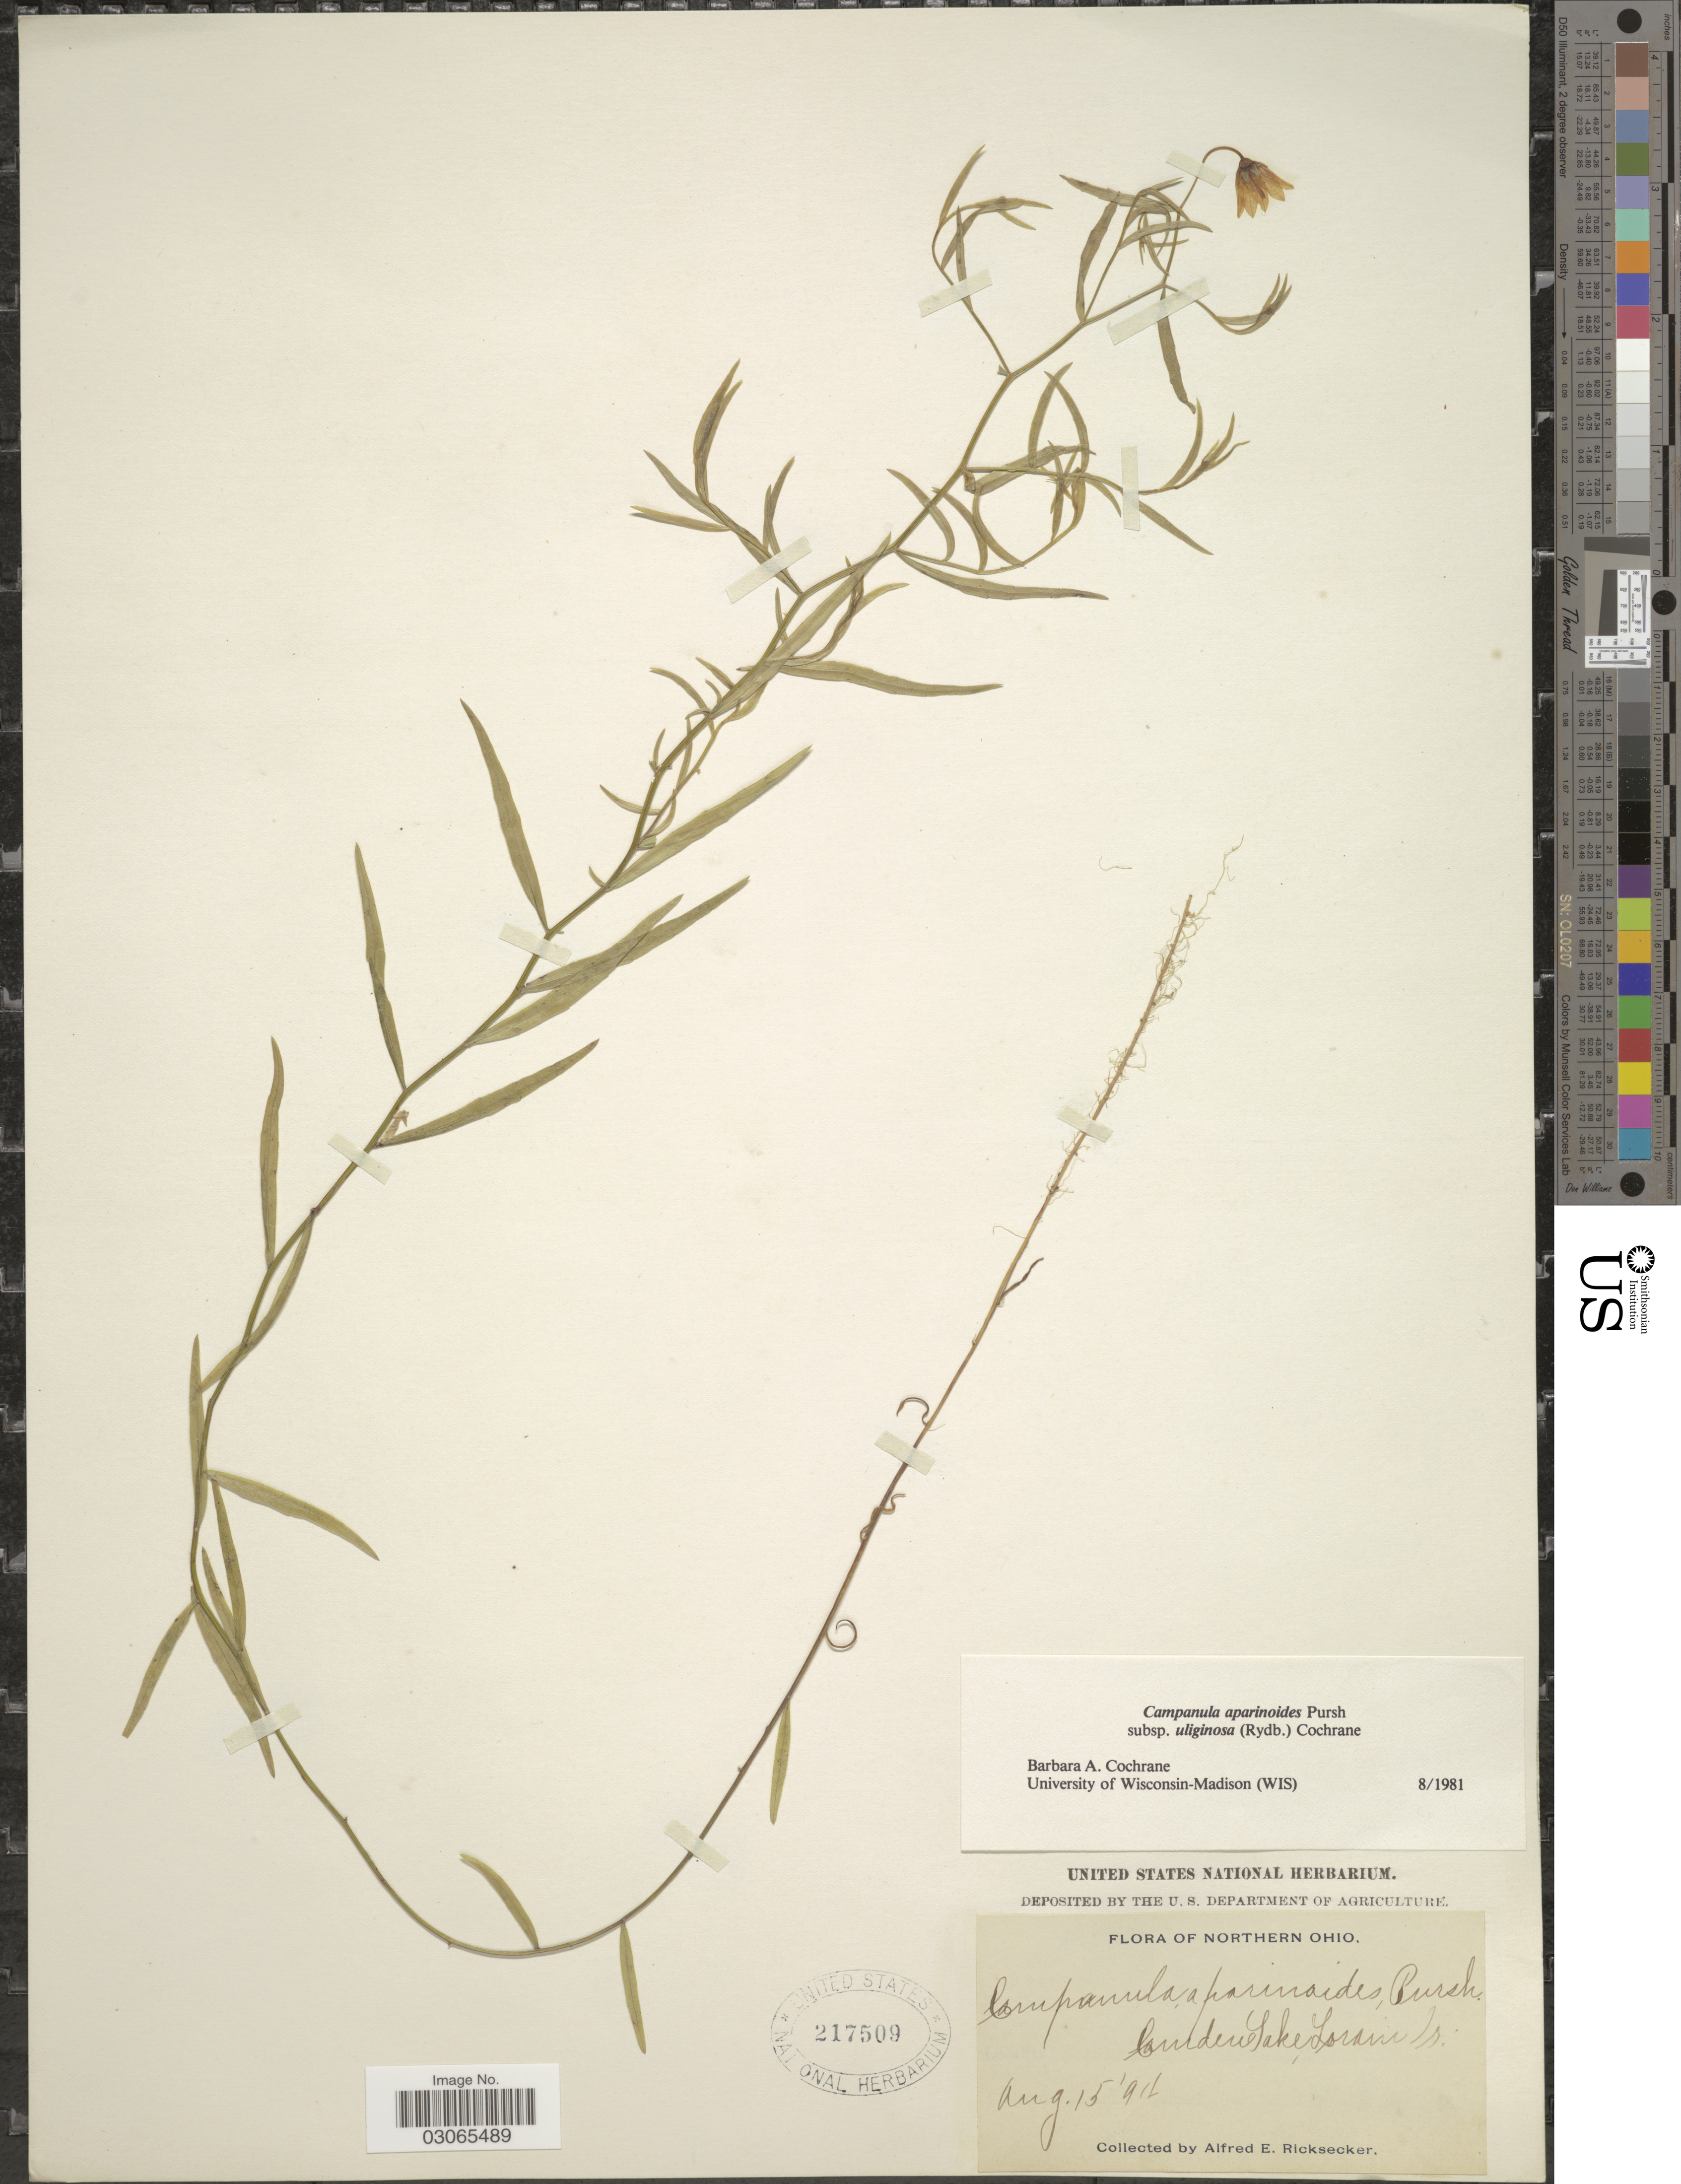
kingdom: Plantae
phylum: Tracheophyta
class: Magnoliopsida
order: Asterales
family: Campanulaceae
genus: Campanula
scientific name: Campanula aparinoides var. uliginosa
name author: (Rydb.) Gleason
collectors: A. E. Ricksecker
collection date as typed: Transcribed d/m/y: 15/8/94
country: United States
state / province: Ohio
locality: Northern Ohio. Camden Lake, Lorain Is.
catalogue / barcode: US 217509